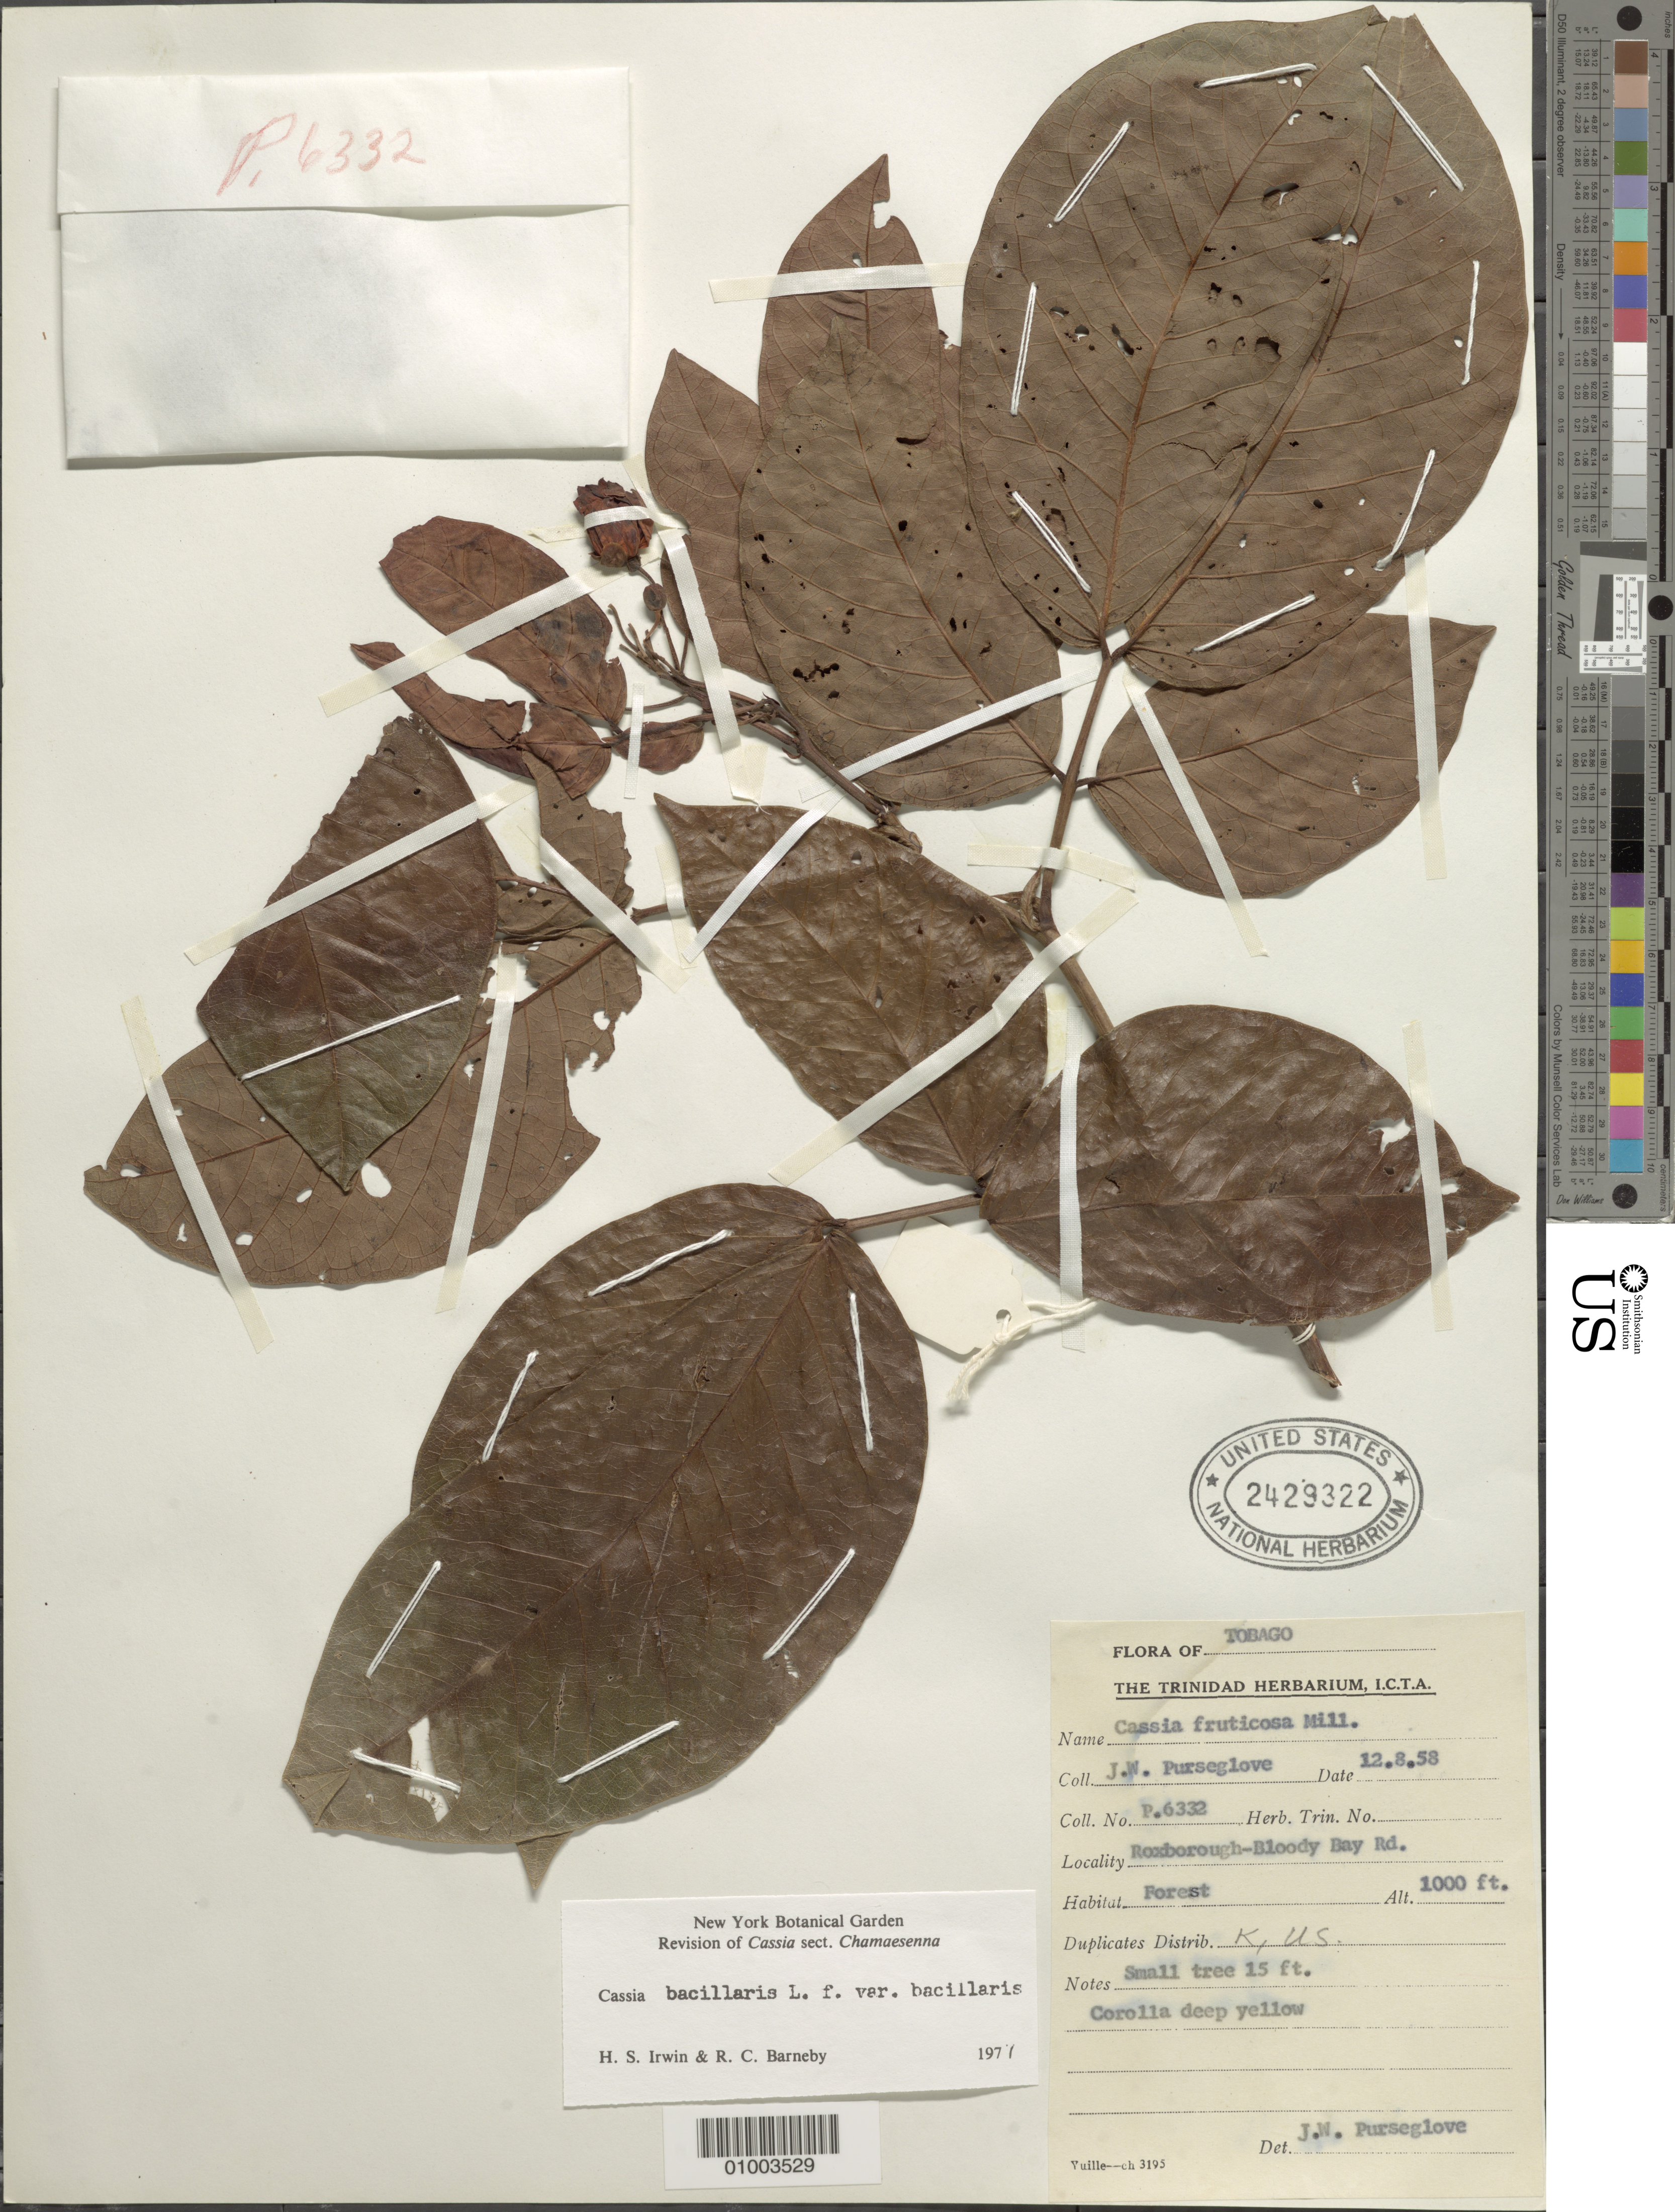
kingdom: Plantae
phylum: Tracheophyta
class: Magnoliopsida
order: Fabales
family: Fabaceae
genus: Senna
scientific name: Senna bacillaris var. bacillaris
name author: (L. f.) H.S. Irwin & Barneby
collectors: J. Purseglove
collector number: P 6332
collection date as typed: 12 Aug 1958 or 08 Dec 1958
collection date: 1958-08-12 or 1958-12-08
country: Trinidad and Tobago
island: Tobago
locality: Habitat: forest. Roxborough-Bloody Bay Road.Small tree 15 ft. Corolla deep yellow.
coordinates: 0 N, 0 E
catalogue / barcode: US 2429322